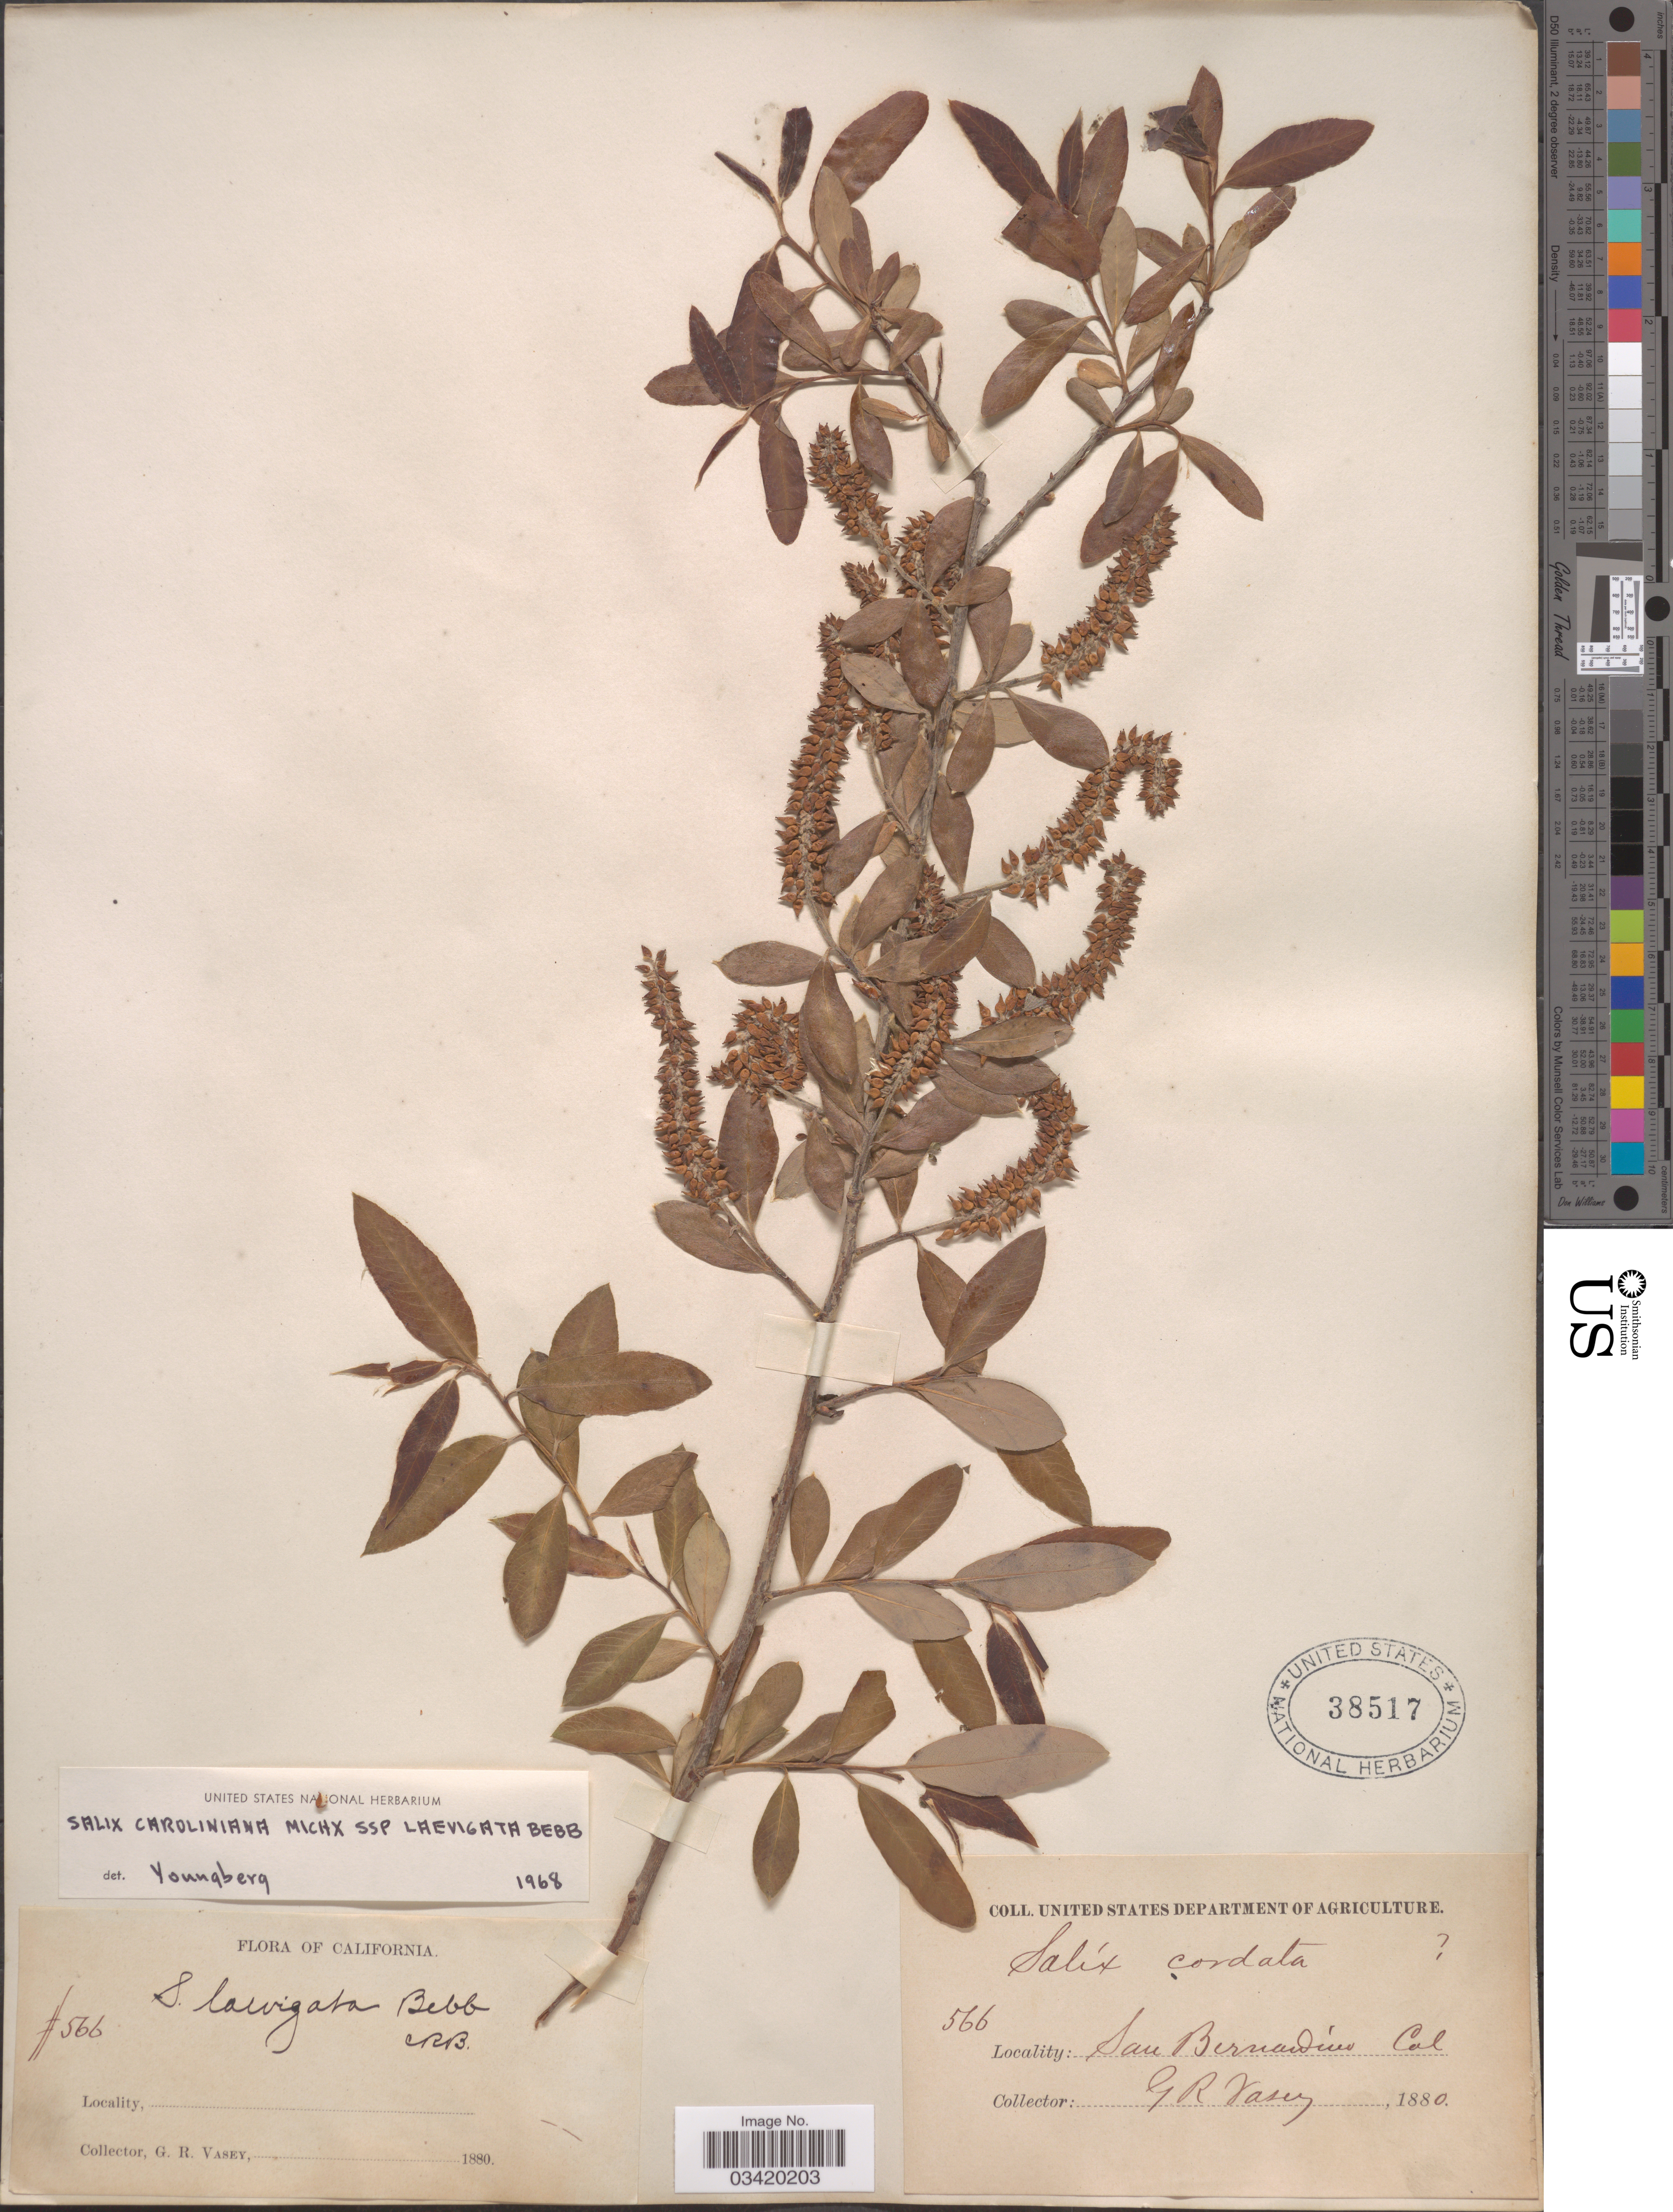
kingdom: Plantae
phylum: Tracheophyta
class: Magnoliopsida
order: Malpighiales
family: Salicaceae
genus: Salix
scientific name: Salix caroliniana subsp. laevigata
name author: Bebb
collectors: G. R. Vasey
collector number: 566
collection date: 1880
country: United States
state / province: California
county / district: San Bernardino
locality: San Bernardino.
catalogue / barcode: US 38517